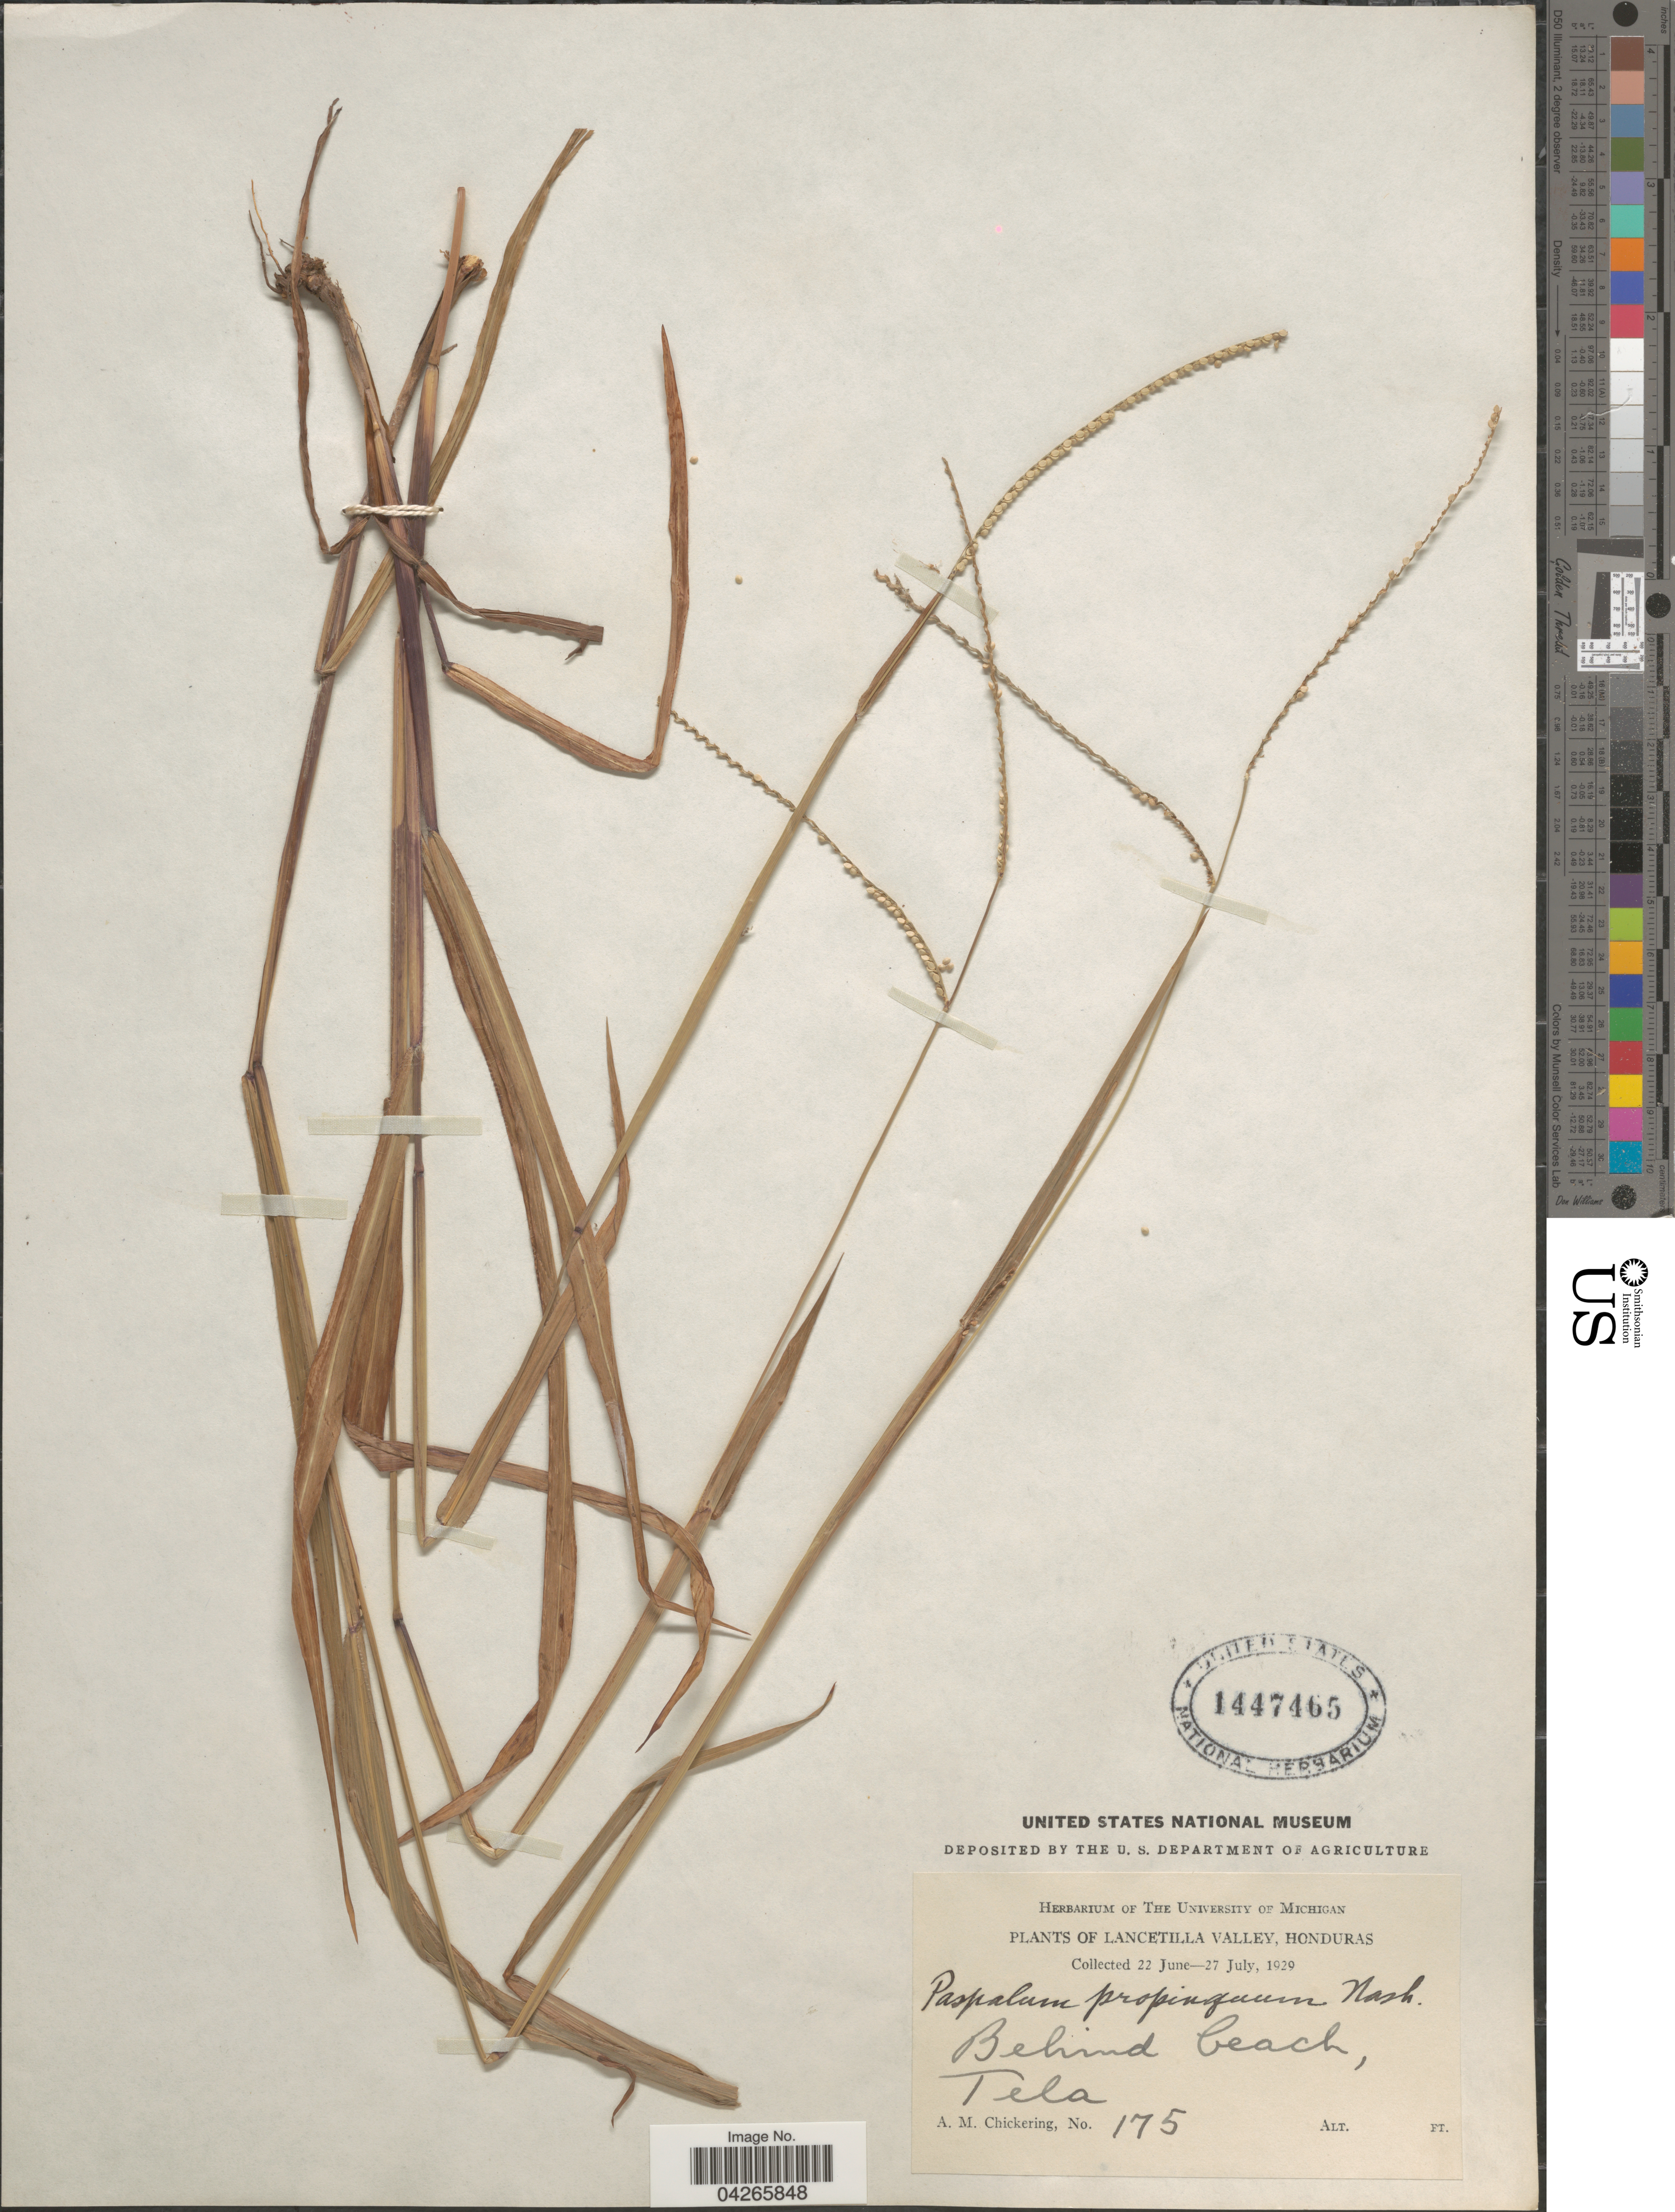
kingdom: Plantae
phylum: Tracheophyta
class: Liliopsida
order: Poales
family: Poaceae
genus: Paspalum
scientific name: Paspalum setaceum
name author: Michx.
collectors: A. Chickering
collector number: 175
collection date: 1929-06-22/1929-07-27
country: Honduras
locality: Lancetilla Valley. Behind beach, Tela.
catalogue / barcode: US 1447465